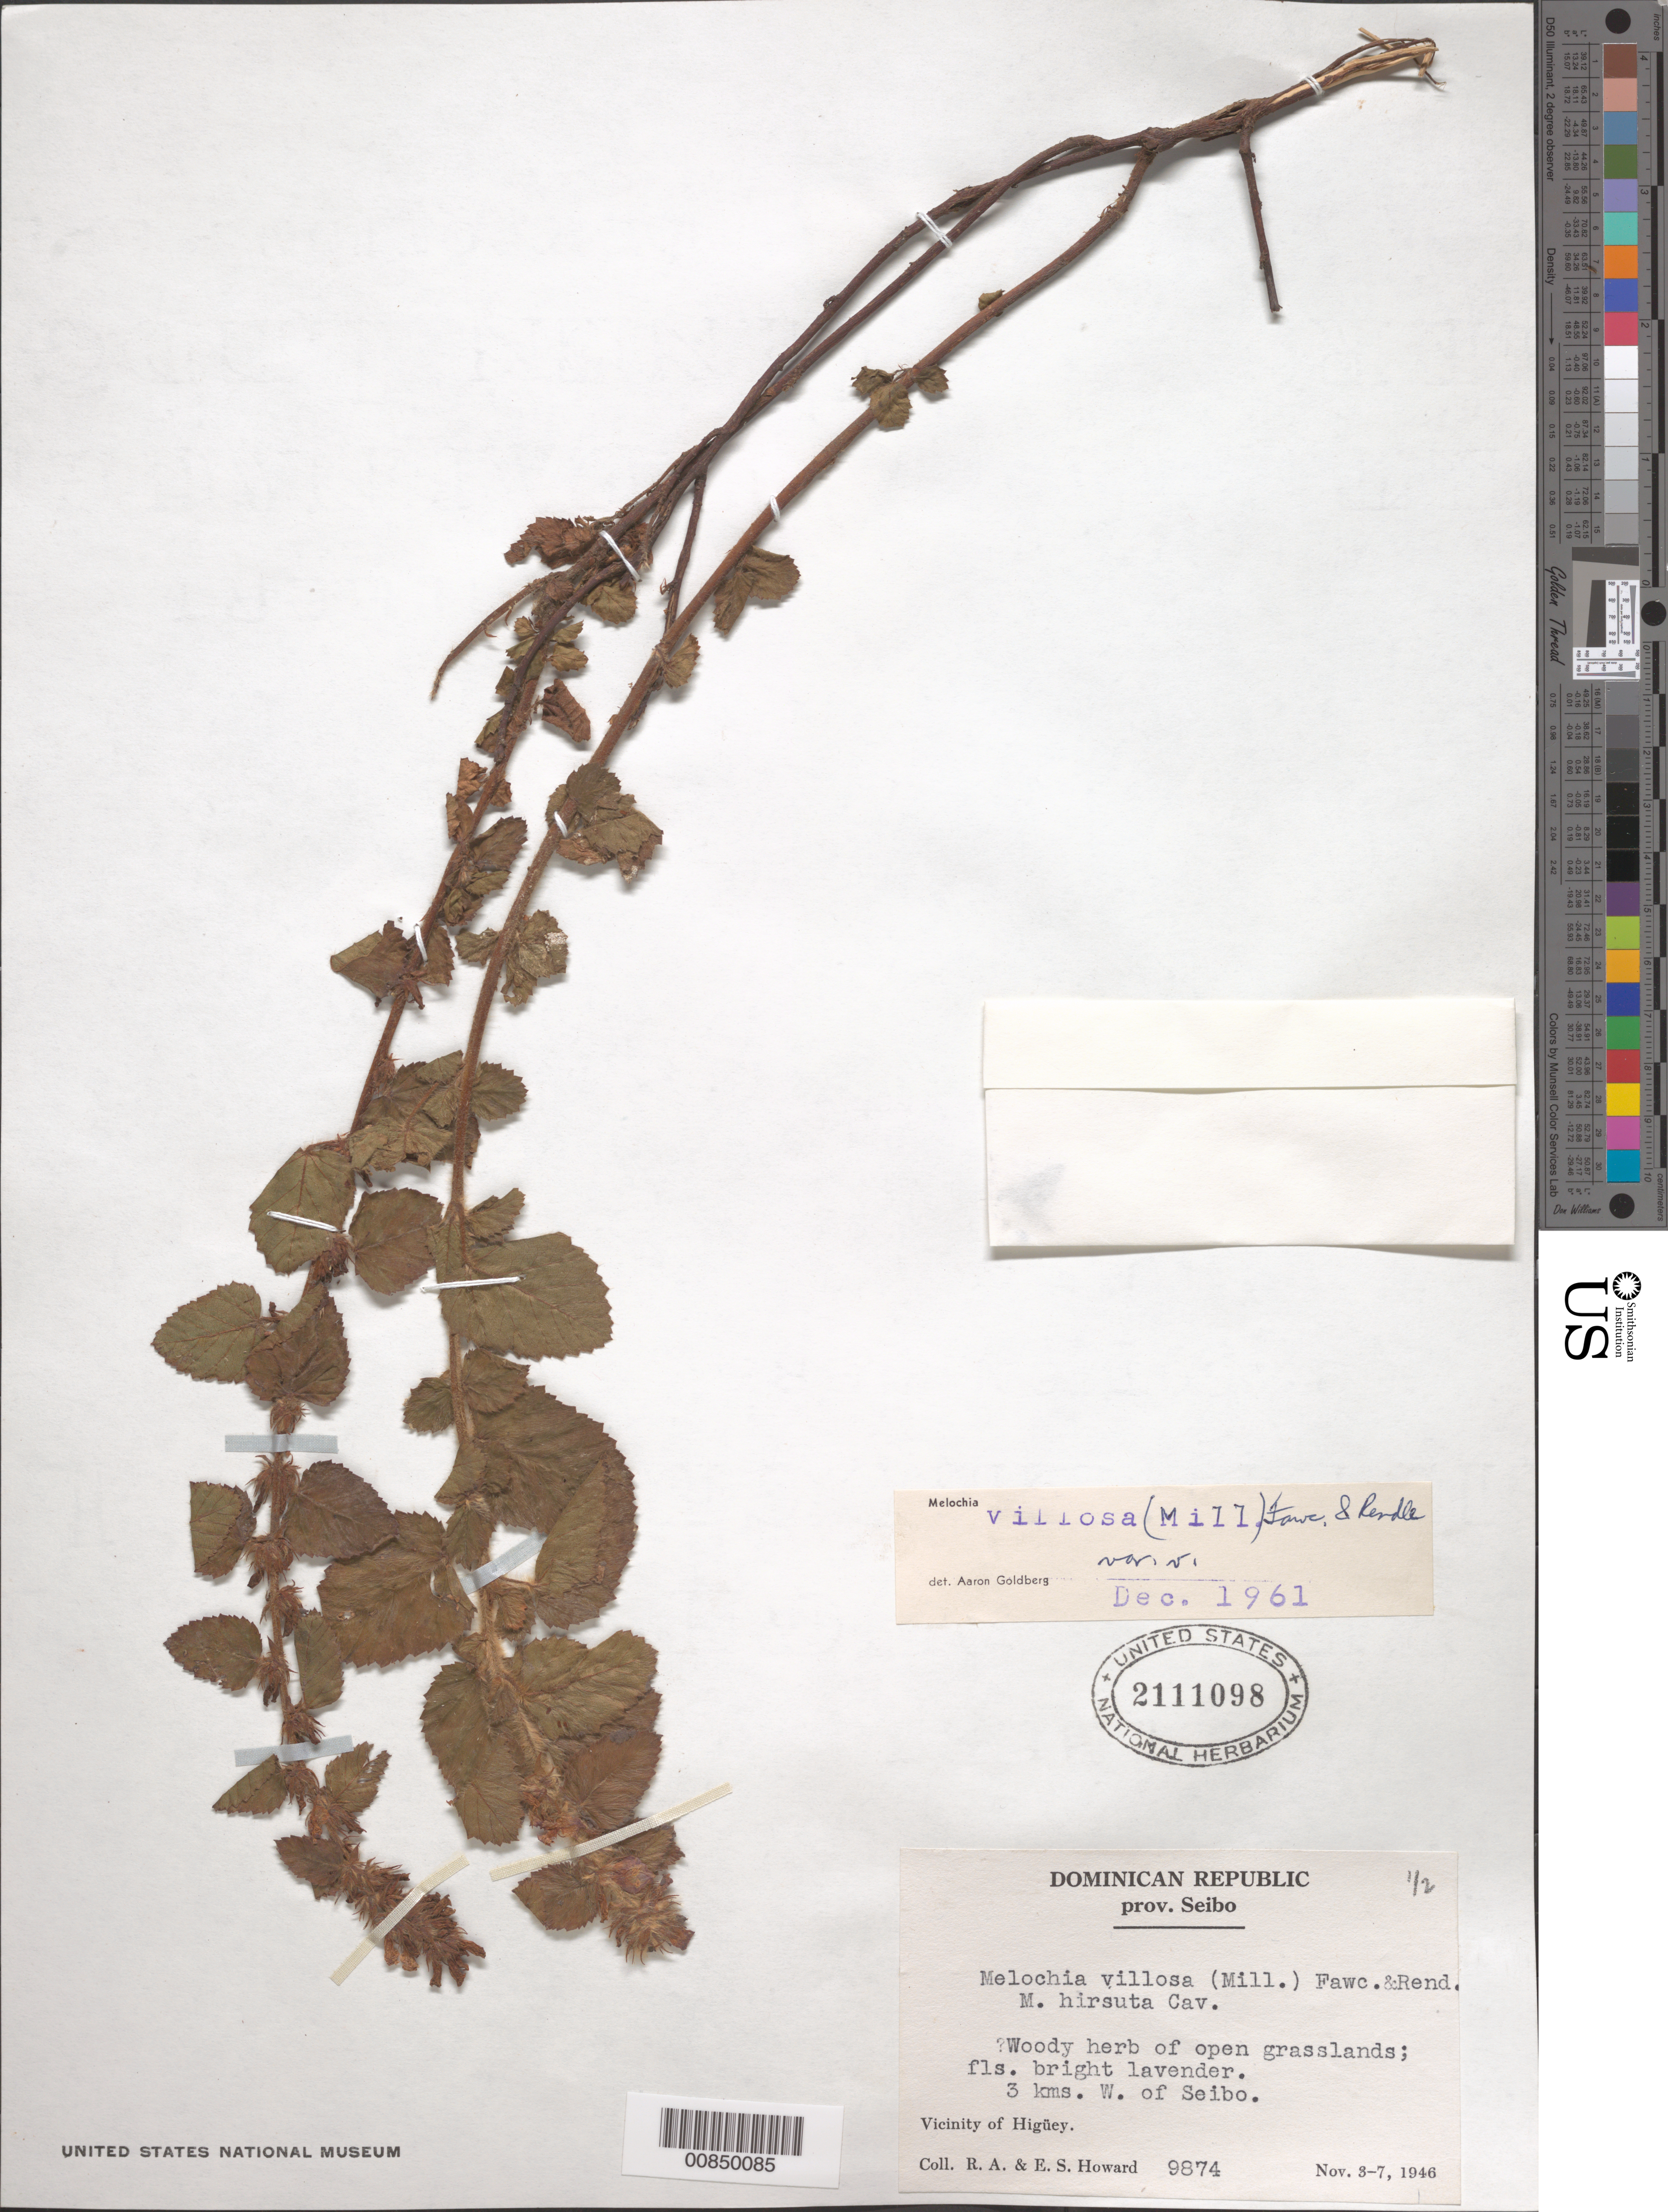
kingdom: Plantae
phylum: Tracheophyta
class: Magnoliopsida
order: Malvales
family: Malvaceae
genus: Melochia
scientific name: Melochia spicata var. spicata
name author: (L.) Fryxell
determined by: Dorr, L. J., (BOT), Smithsonian Institution - National Museum of Natural History (UNITED STATES)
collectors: R. A. Howard & E. S. Howard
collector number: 9874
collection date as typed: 03 Nov 1946 to 07 Nov 1946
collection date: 1946-11-03/1946-11-07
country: Dominican Republic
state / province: El Seibo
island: Hispaniola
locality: Vicinity of Higüey, 3 kms. W of El Seibo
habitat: Open grasslands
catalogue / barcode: US 2111098